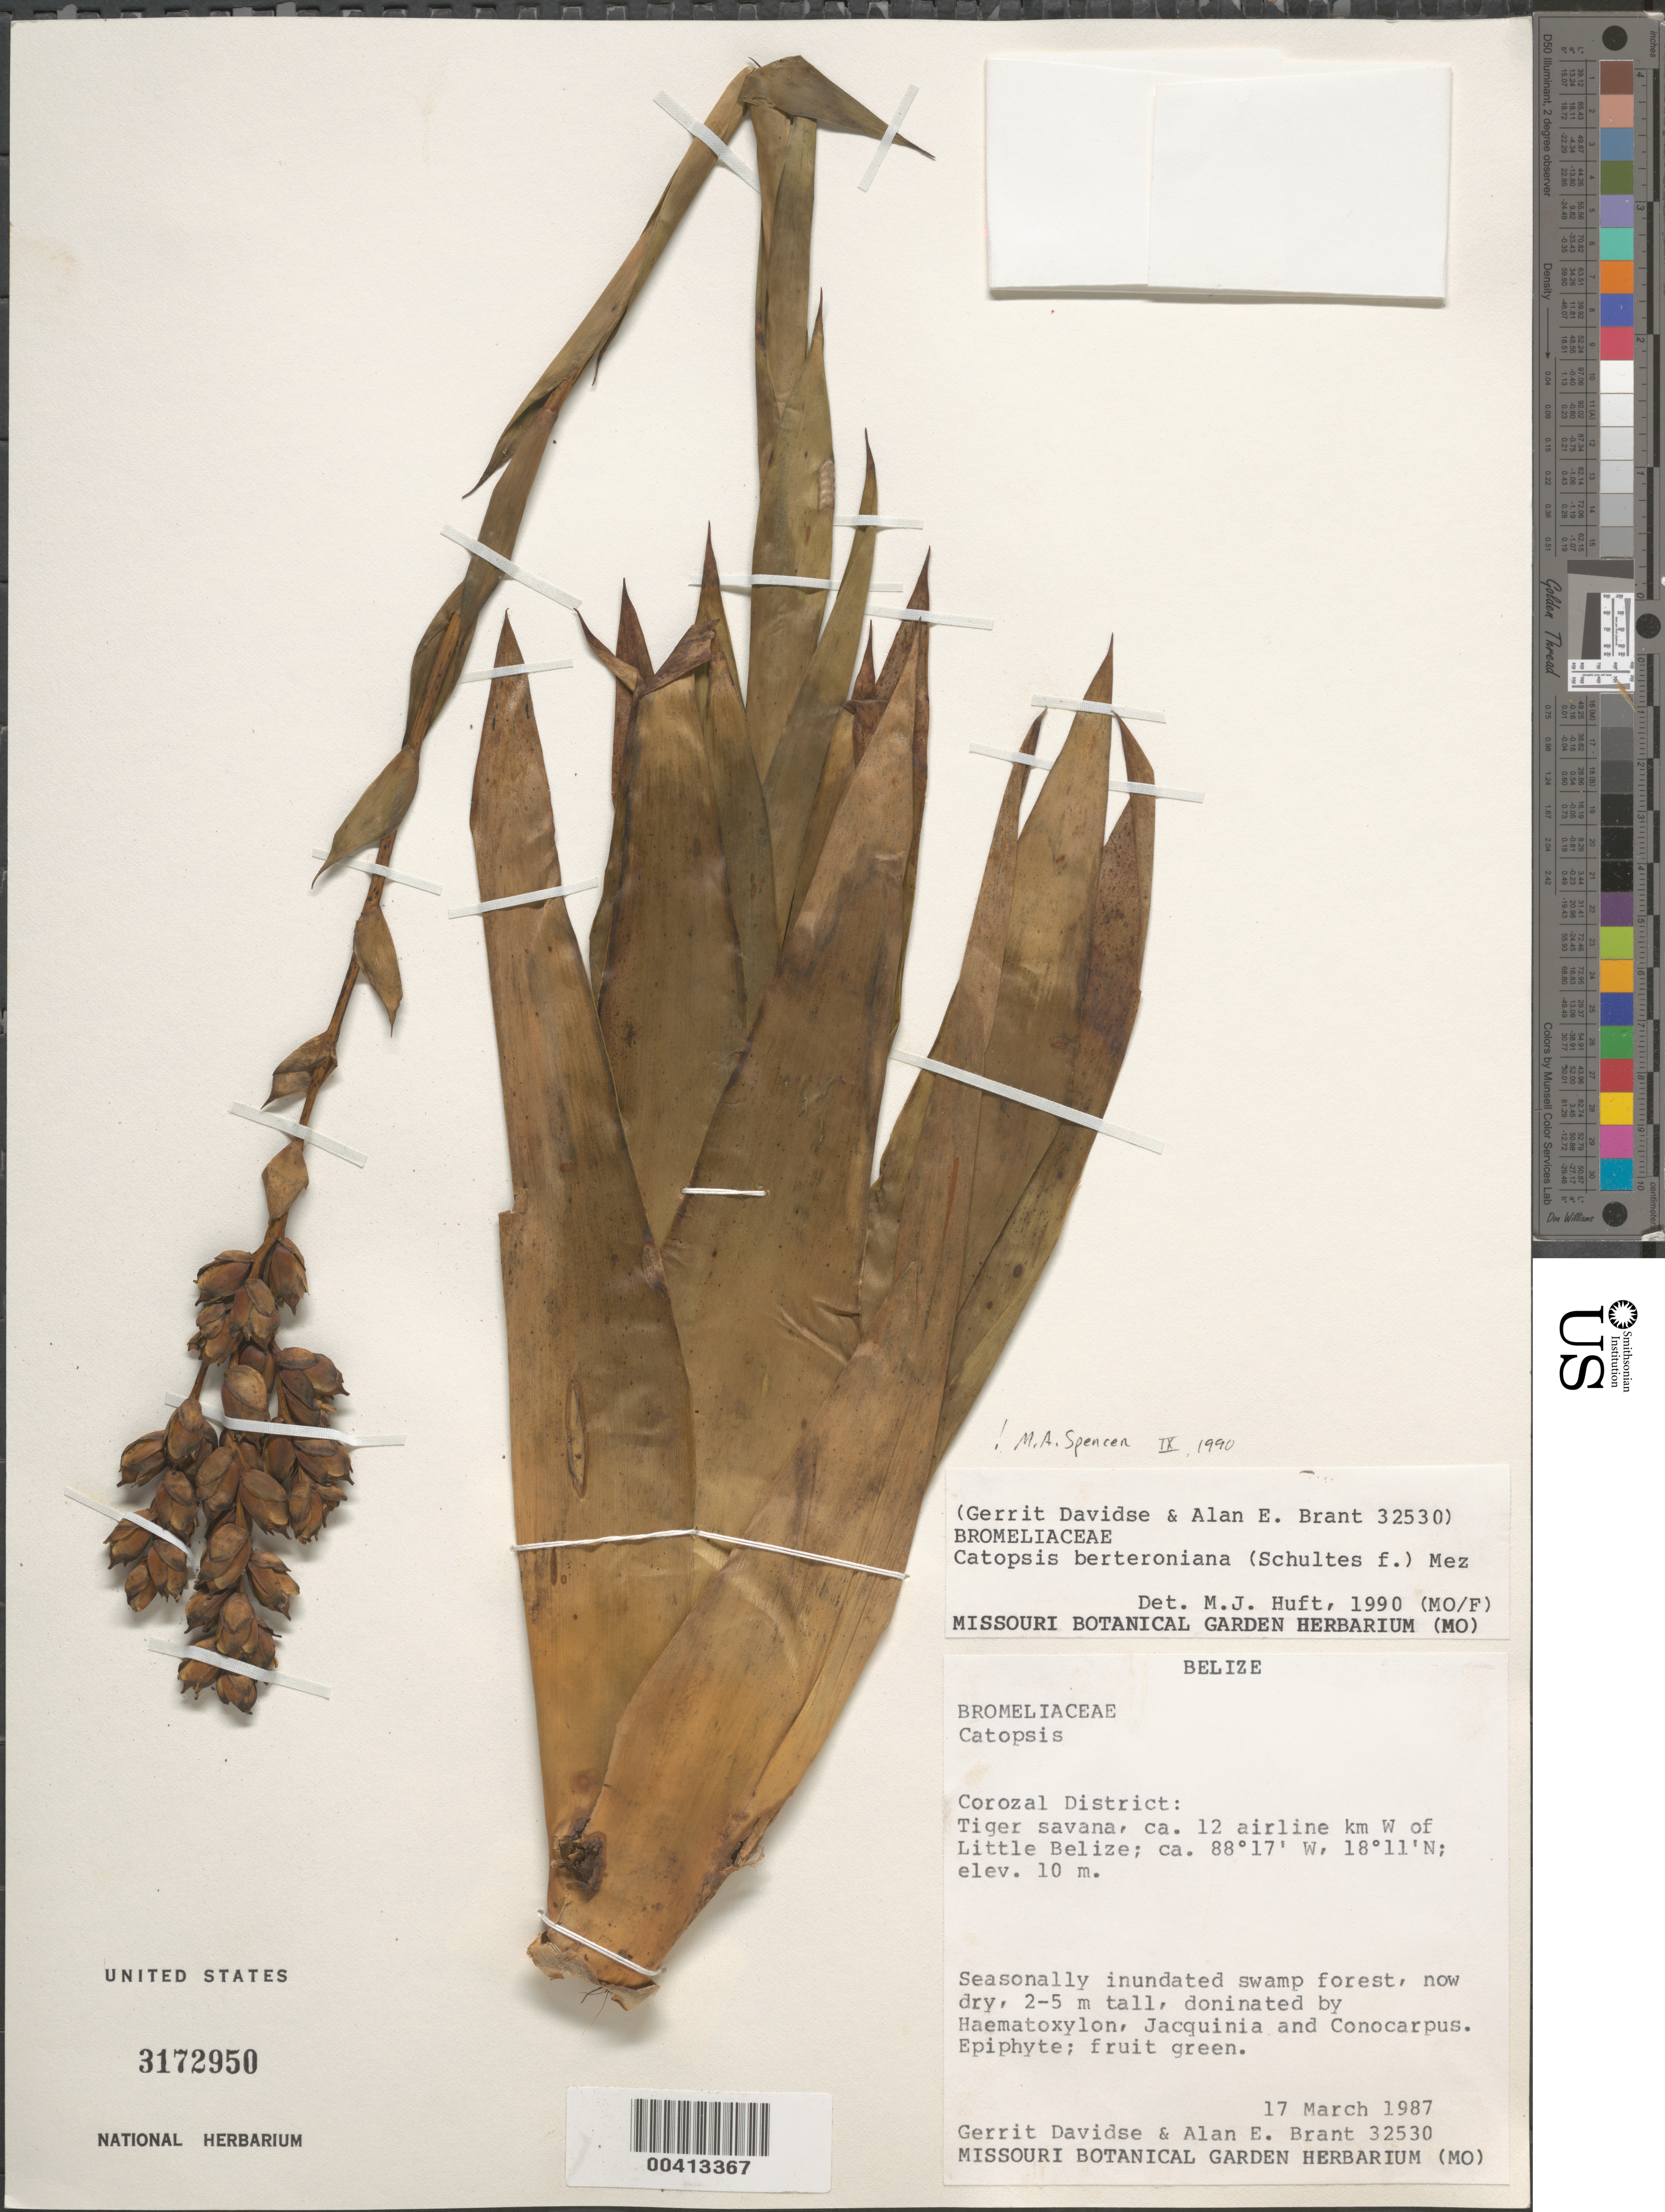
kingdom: Plantae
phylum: Tracheophyta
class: Liliopsida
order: Poales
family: Bromeliaceae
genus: Catopsis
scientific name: Catopsis berteroniana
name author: (Schult. & Schult. f.) Mez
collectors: G. Davidse & A. Brant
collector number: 32530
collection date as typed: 17 Mar 1987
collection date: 1987-03-17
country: Belize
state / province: Corozal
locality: Tiger Savana, ca. 12 airline kms W of Little Belize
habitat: Seasonally inundated swamp forest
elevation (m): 10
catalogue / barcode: US 3172950